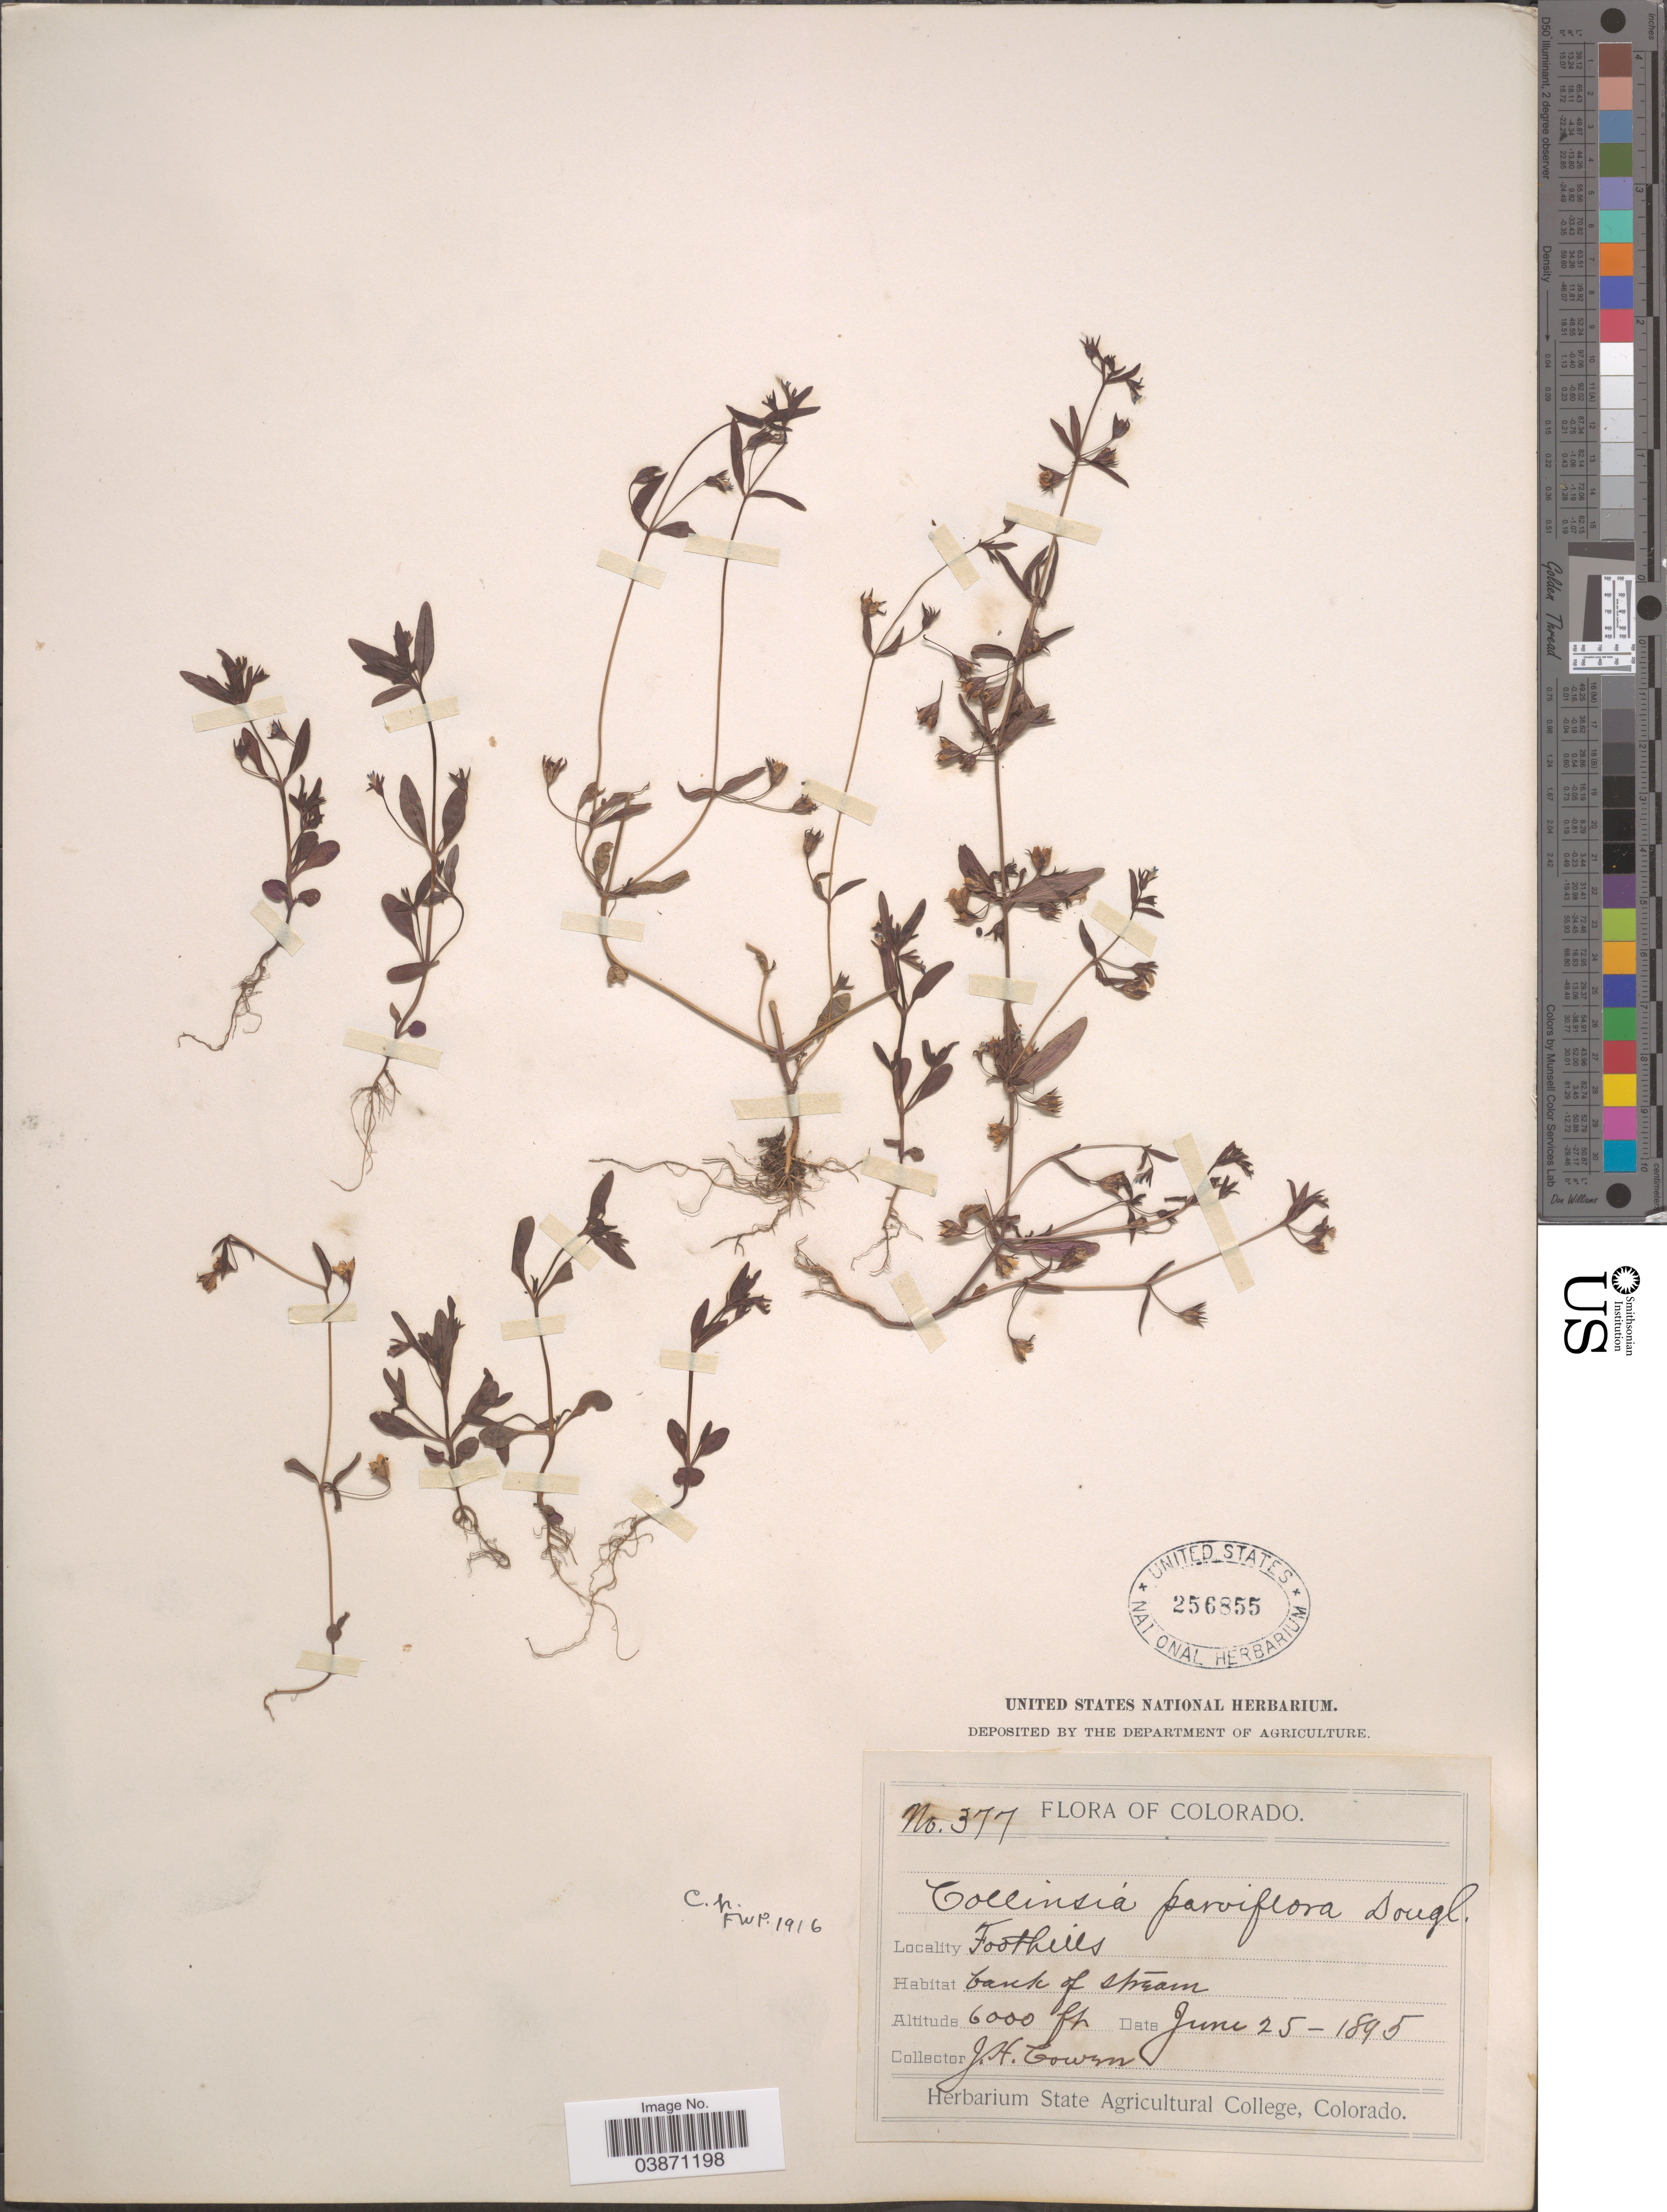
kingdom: Plantae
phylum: Tracheophyta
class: Magnoliopsida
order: Lamiales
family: Plantaginaceae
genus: Collinsia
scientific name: Collinsia parviflora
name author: Douglas ex Lindl.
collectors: J. H. Cowen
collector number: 377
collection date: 1895-06-25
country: United States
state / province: Colorado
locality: Foothills.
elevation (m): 1829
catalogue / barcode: US 256855